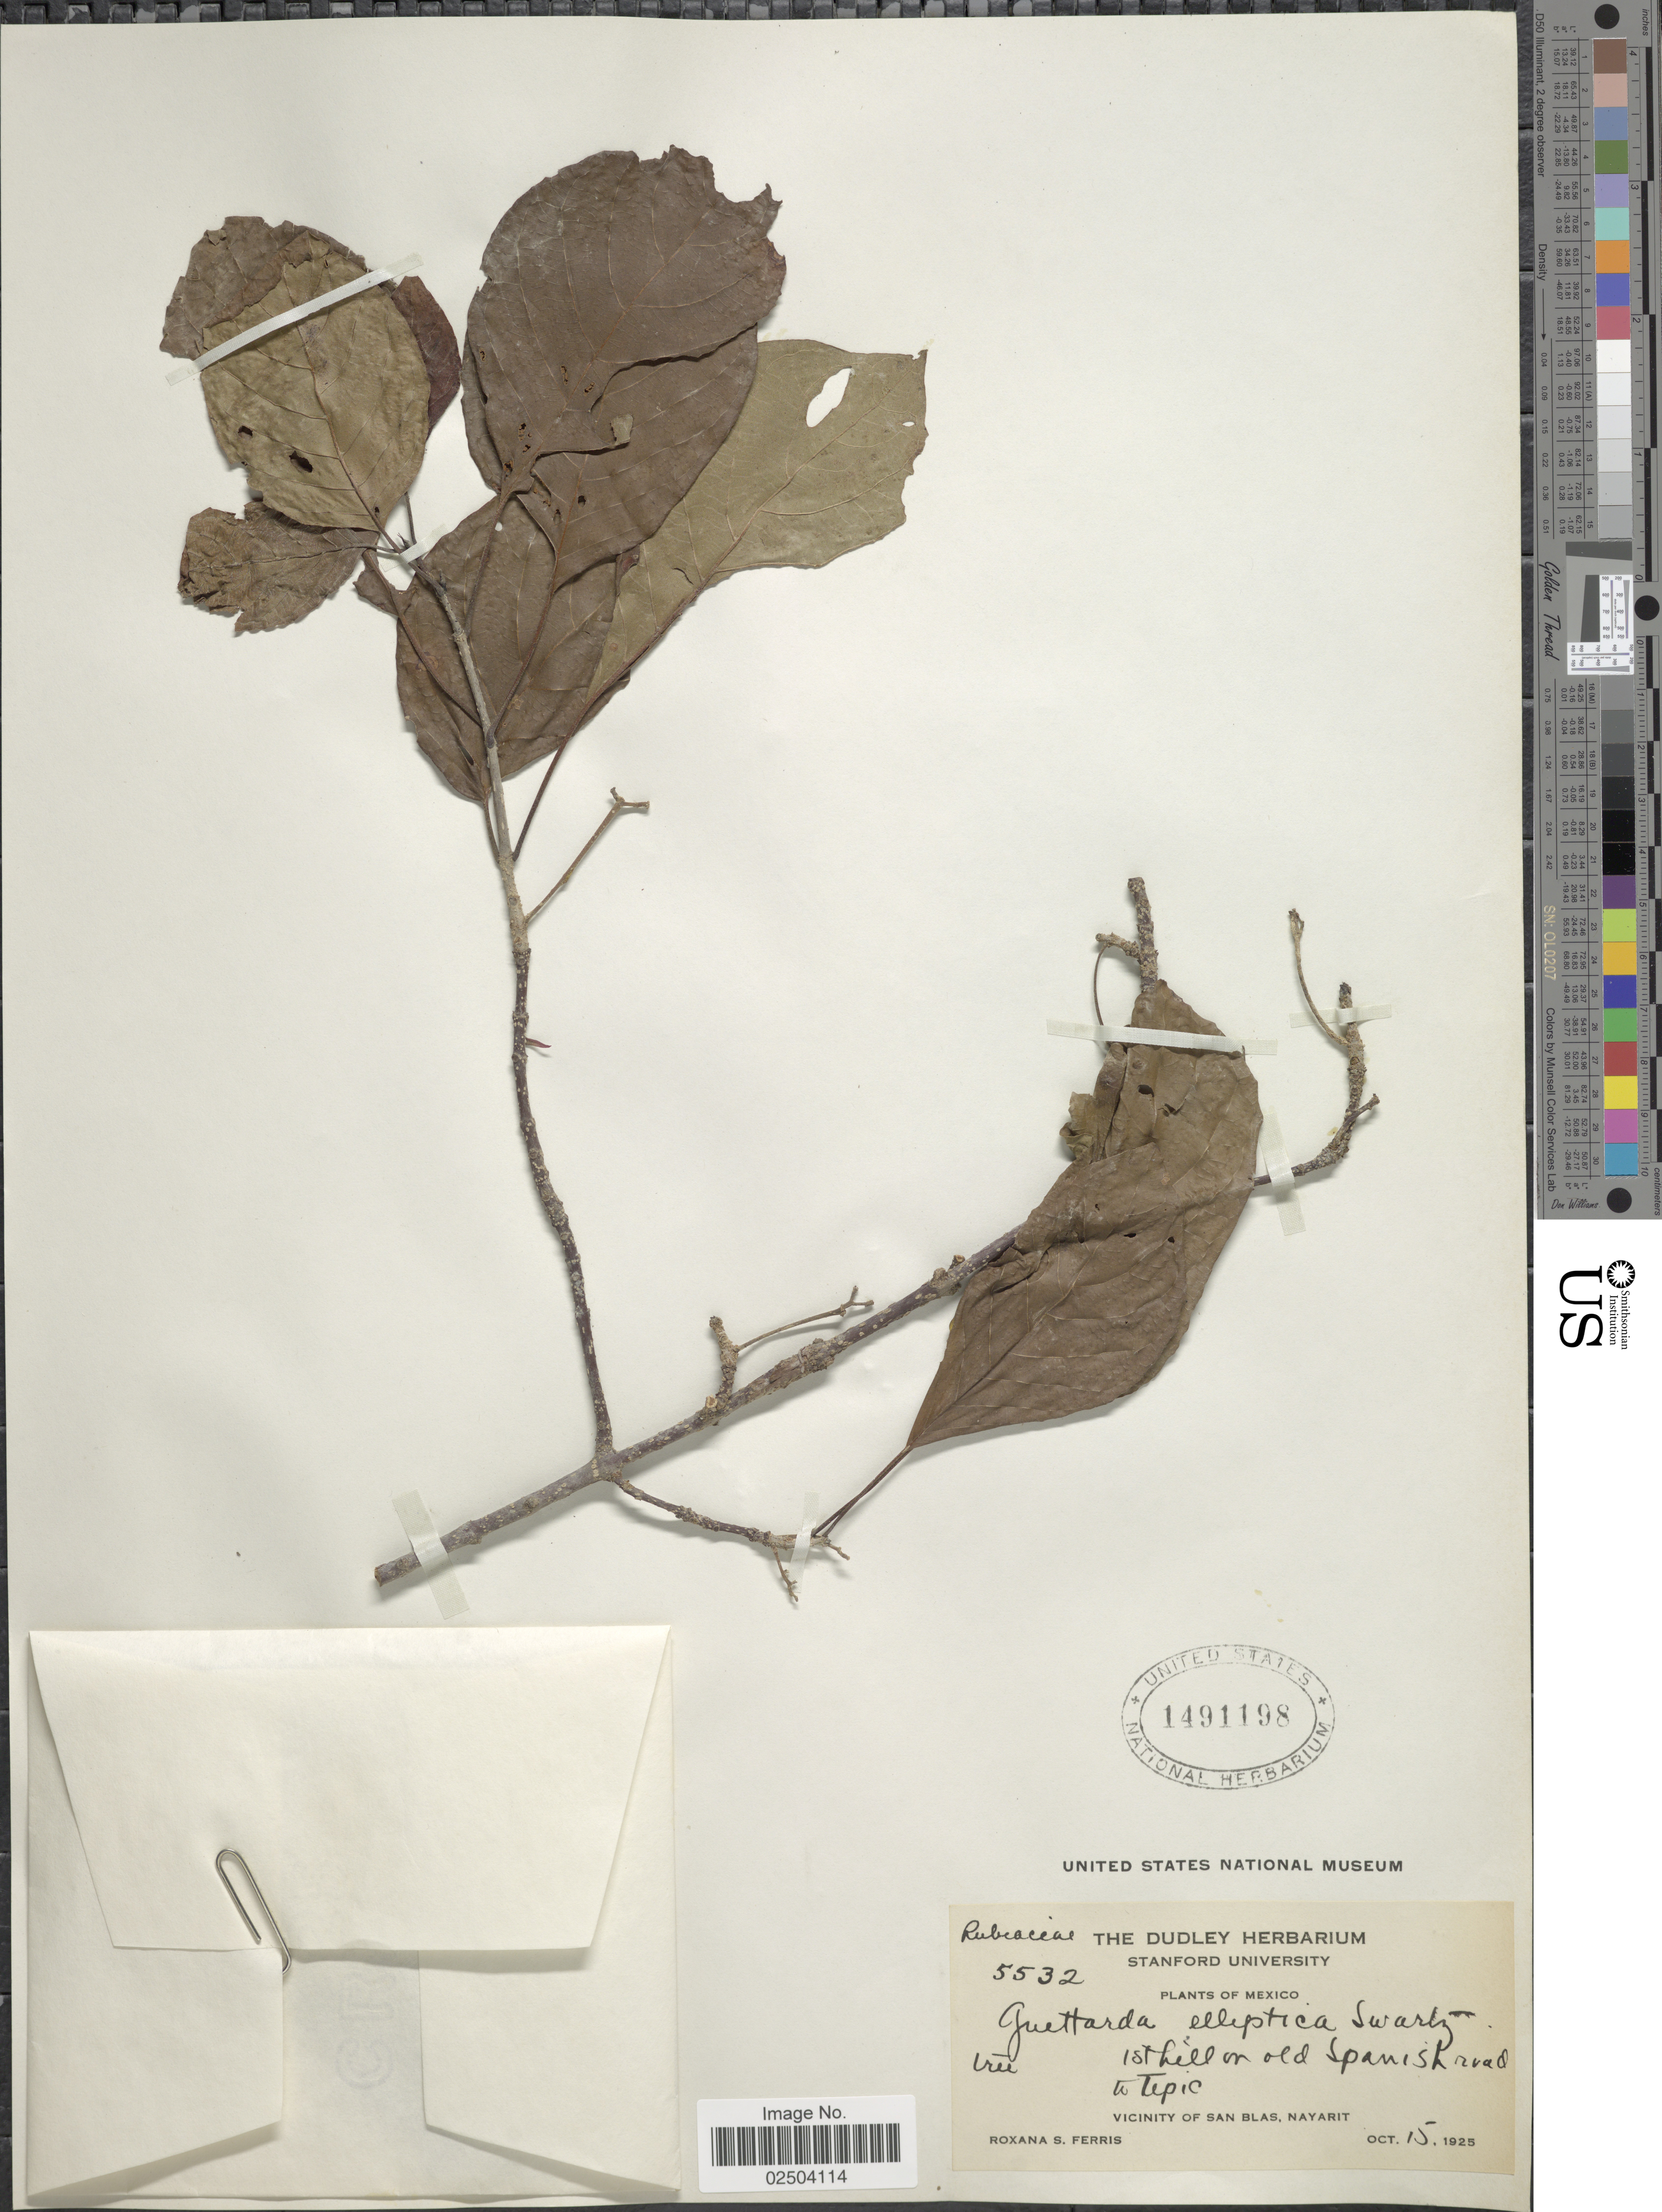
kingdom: Plantae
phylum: Tracheophyta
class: Magnoliopsida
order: Gentianales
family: Rubiaceae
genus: Guettarda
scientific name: Guettarda elliptica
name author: Sw.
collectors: R. S. Ferris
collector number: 5532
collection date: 1925-10-15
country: Mexico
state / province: Nayarit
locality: Isthill on old Spanish road to Tepic. Vicinity of San Blas.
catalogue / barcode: US 1491198